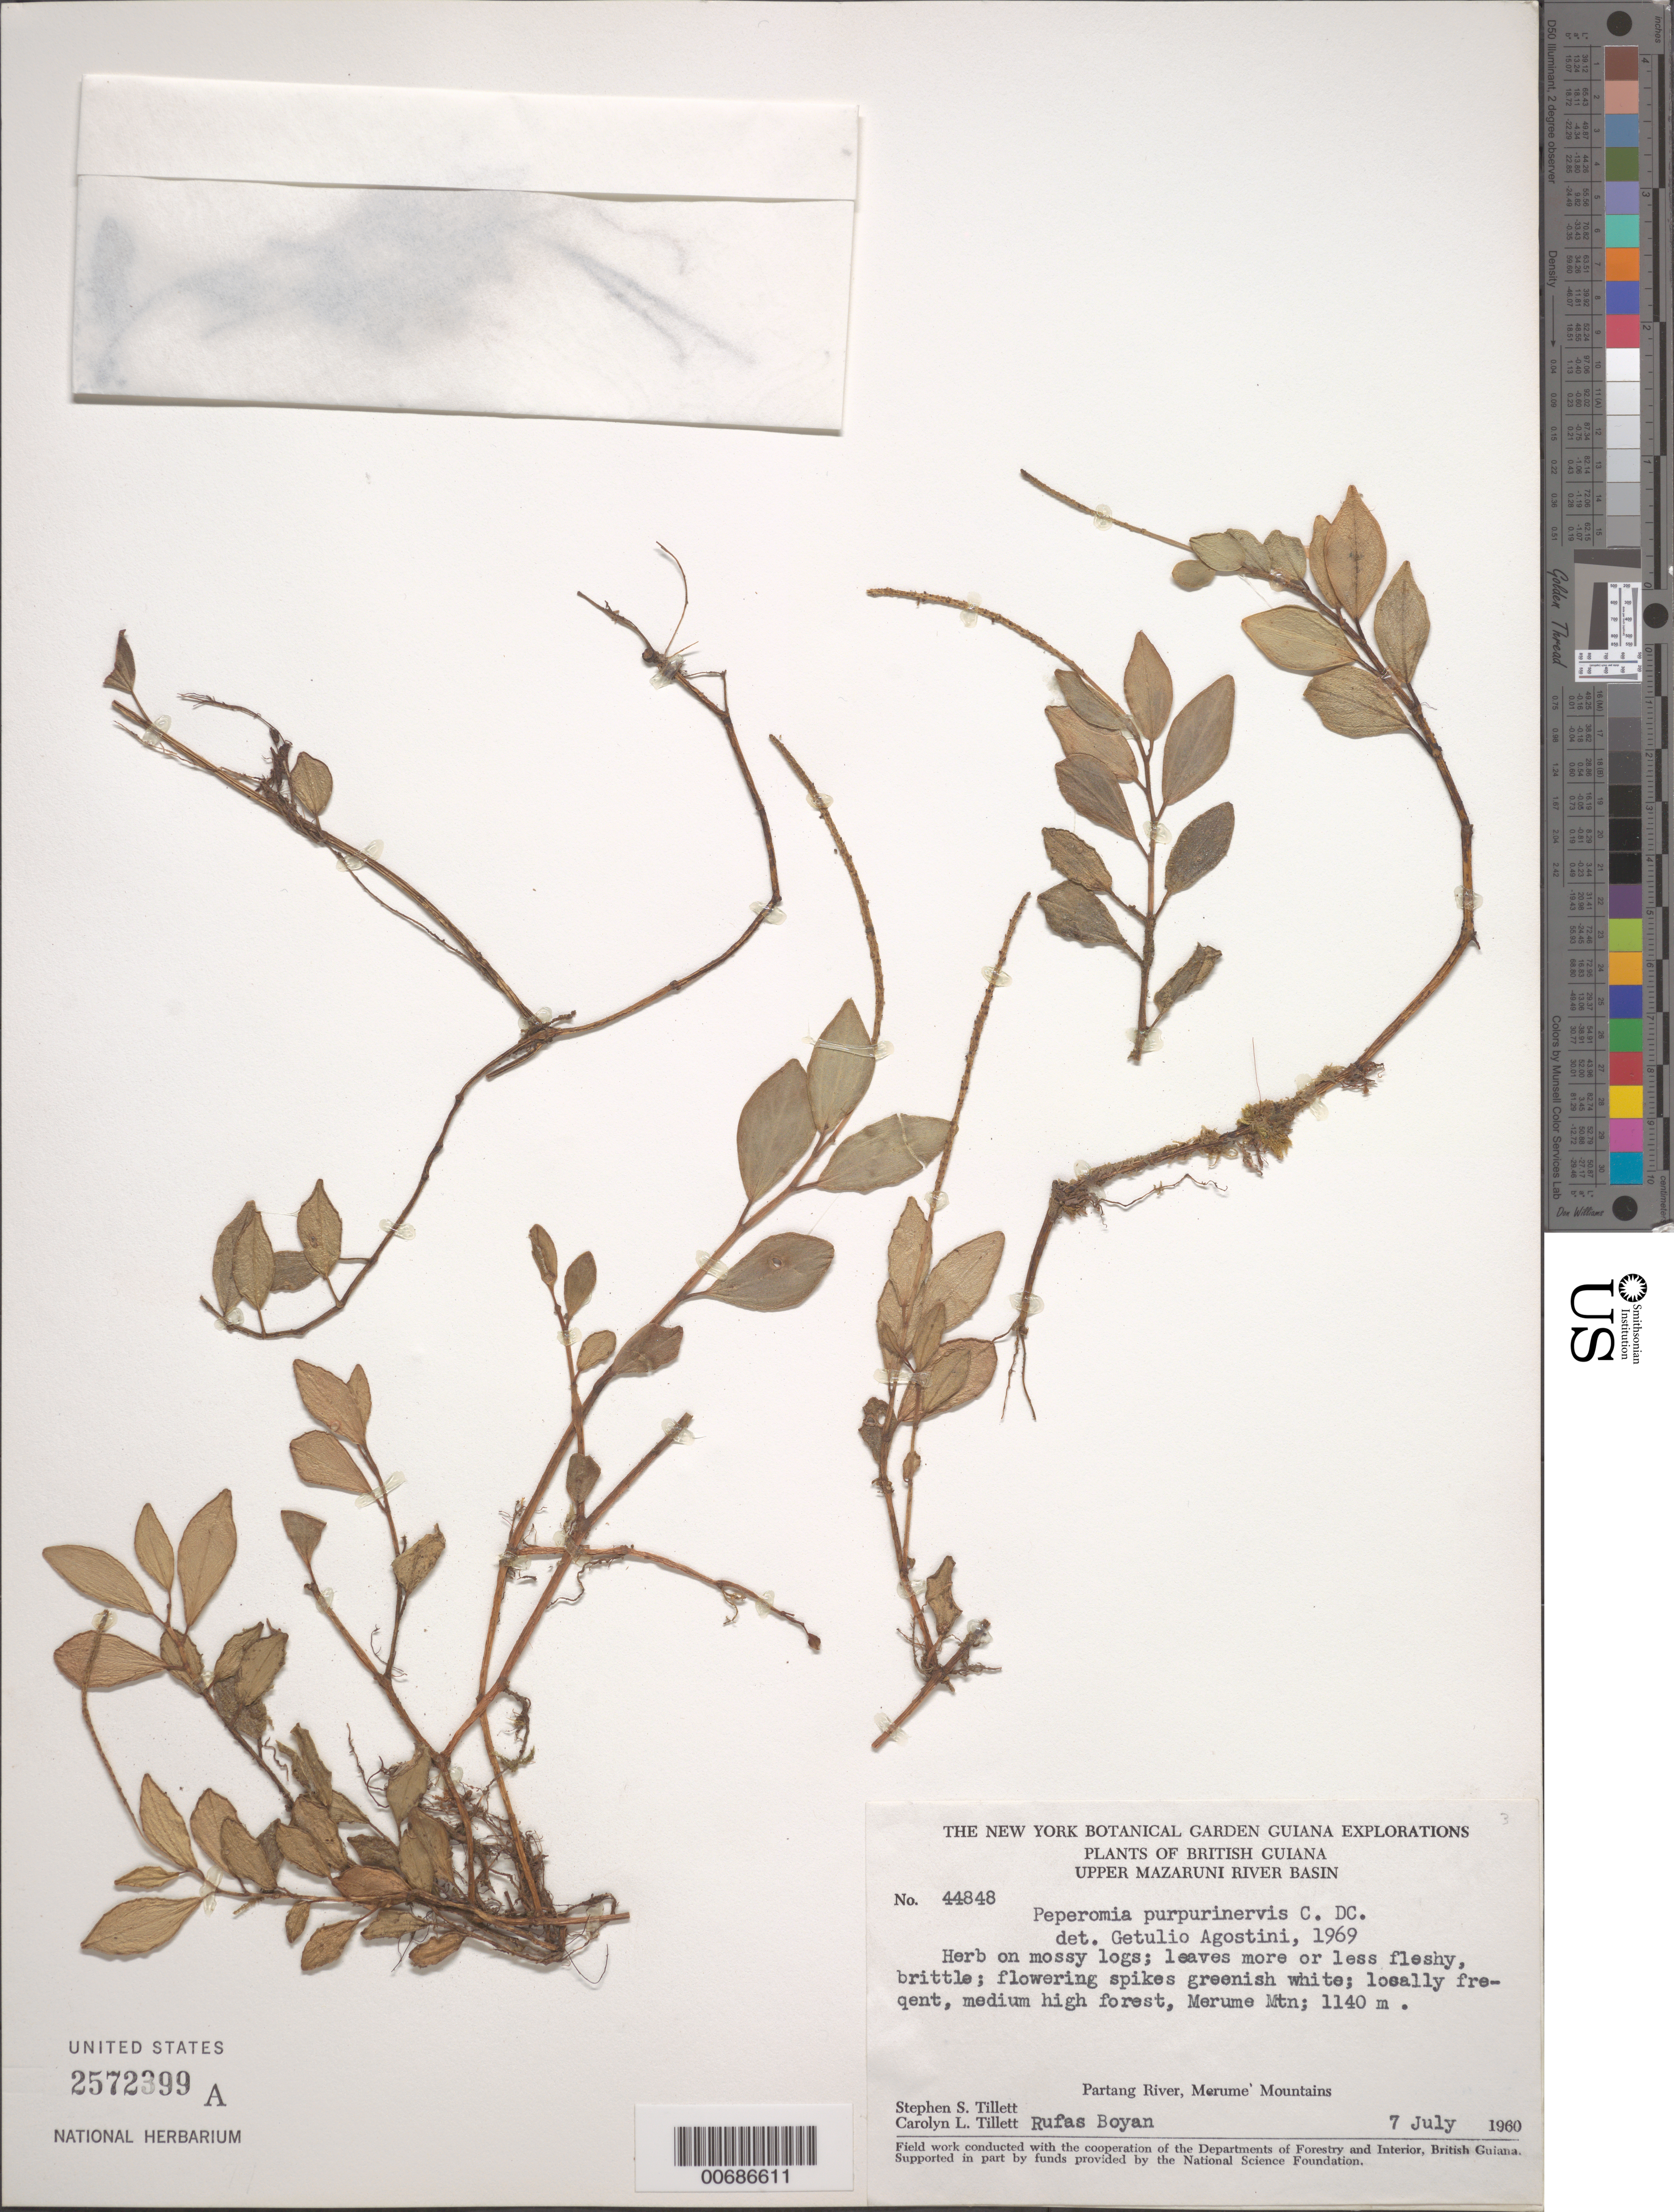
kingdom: Plantae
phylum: Tracheophyta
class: Magnoliopsida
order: Piperales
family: Piperaceae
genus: Peperomia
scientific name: Peperomia purpurinervis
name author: C. DC.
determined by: Agostini, G.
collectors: S. S. Tillett, C. L. Tillett & R. Boyan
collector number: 44848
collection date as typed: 7-Jul-60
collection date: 1960-07-07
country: Guyana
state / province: Cuyuni-Mazaruni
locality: Merume Mts., Partang R., upper Mazaruni River Basin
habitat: Medium high forest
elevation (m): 1143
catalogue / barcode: US 2572399A